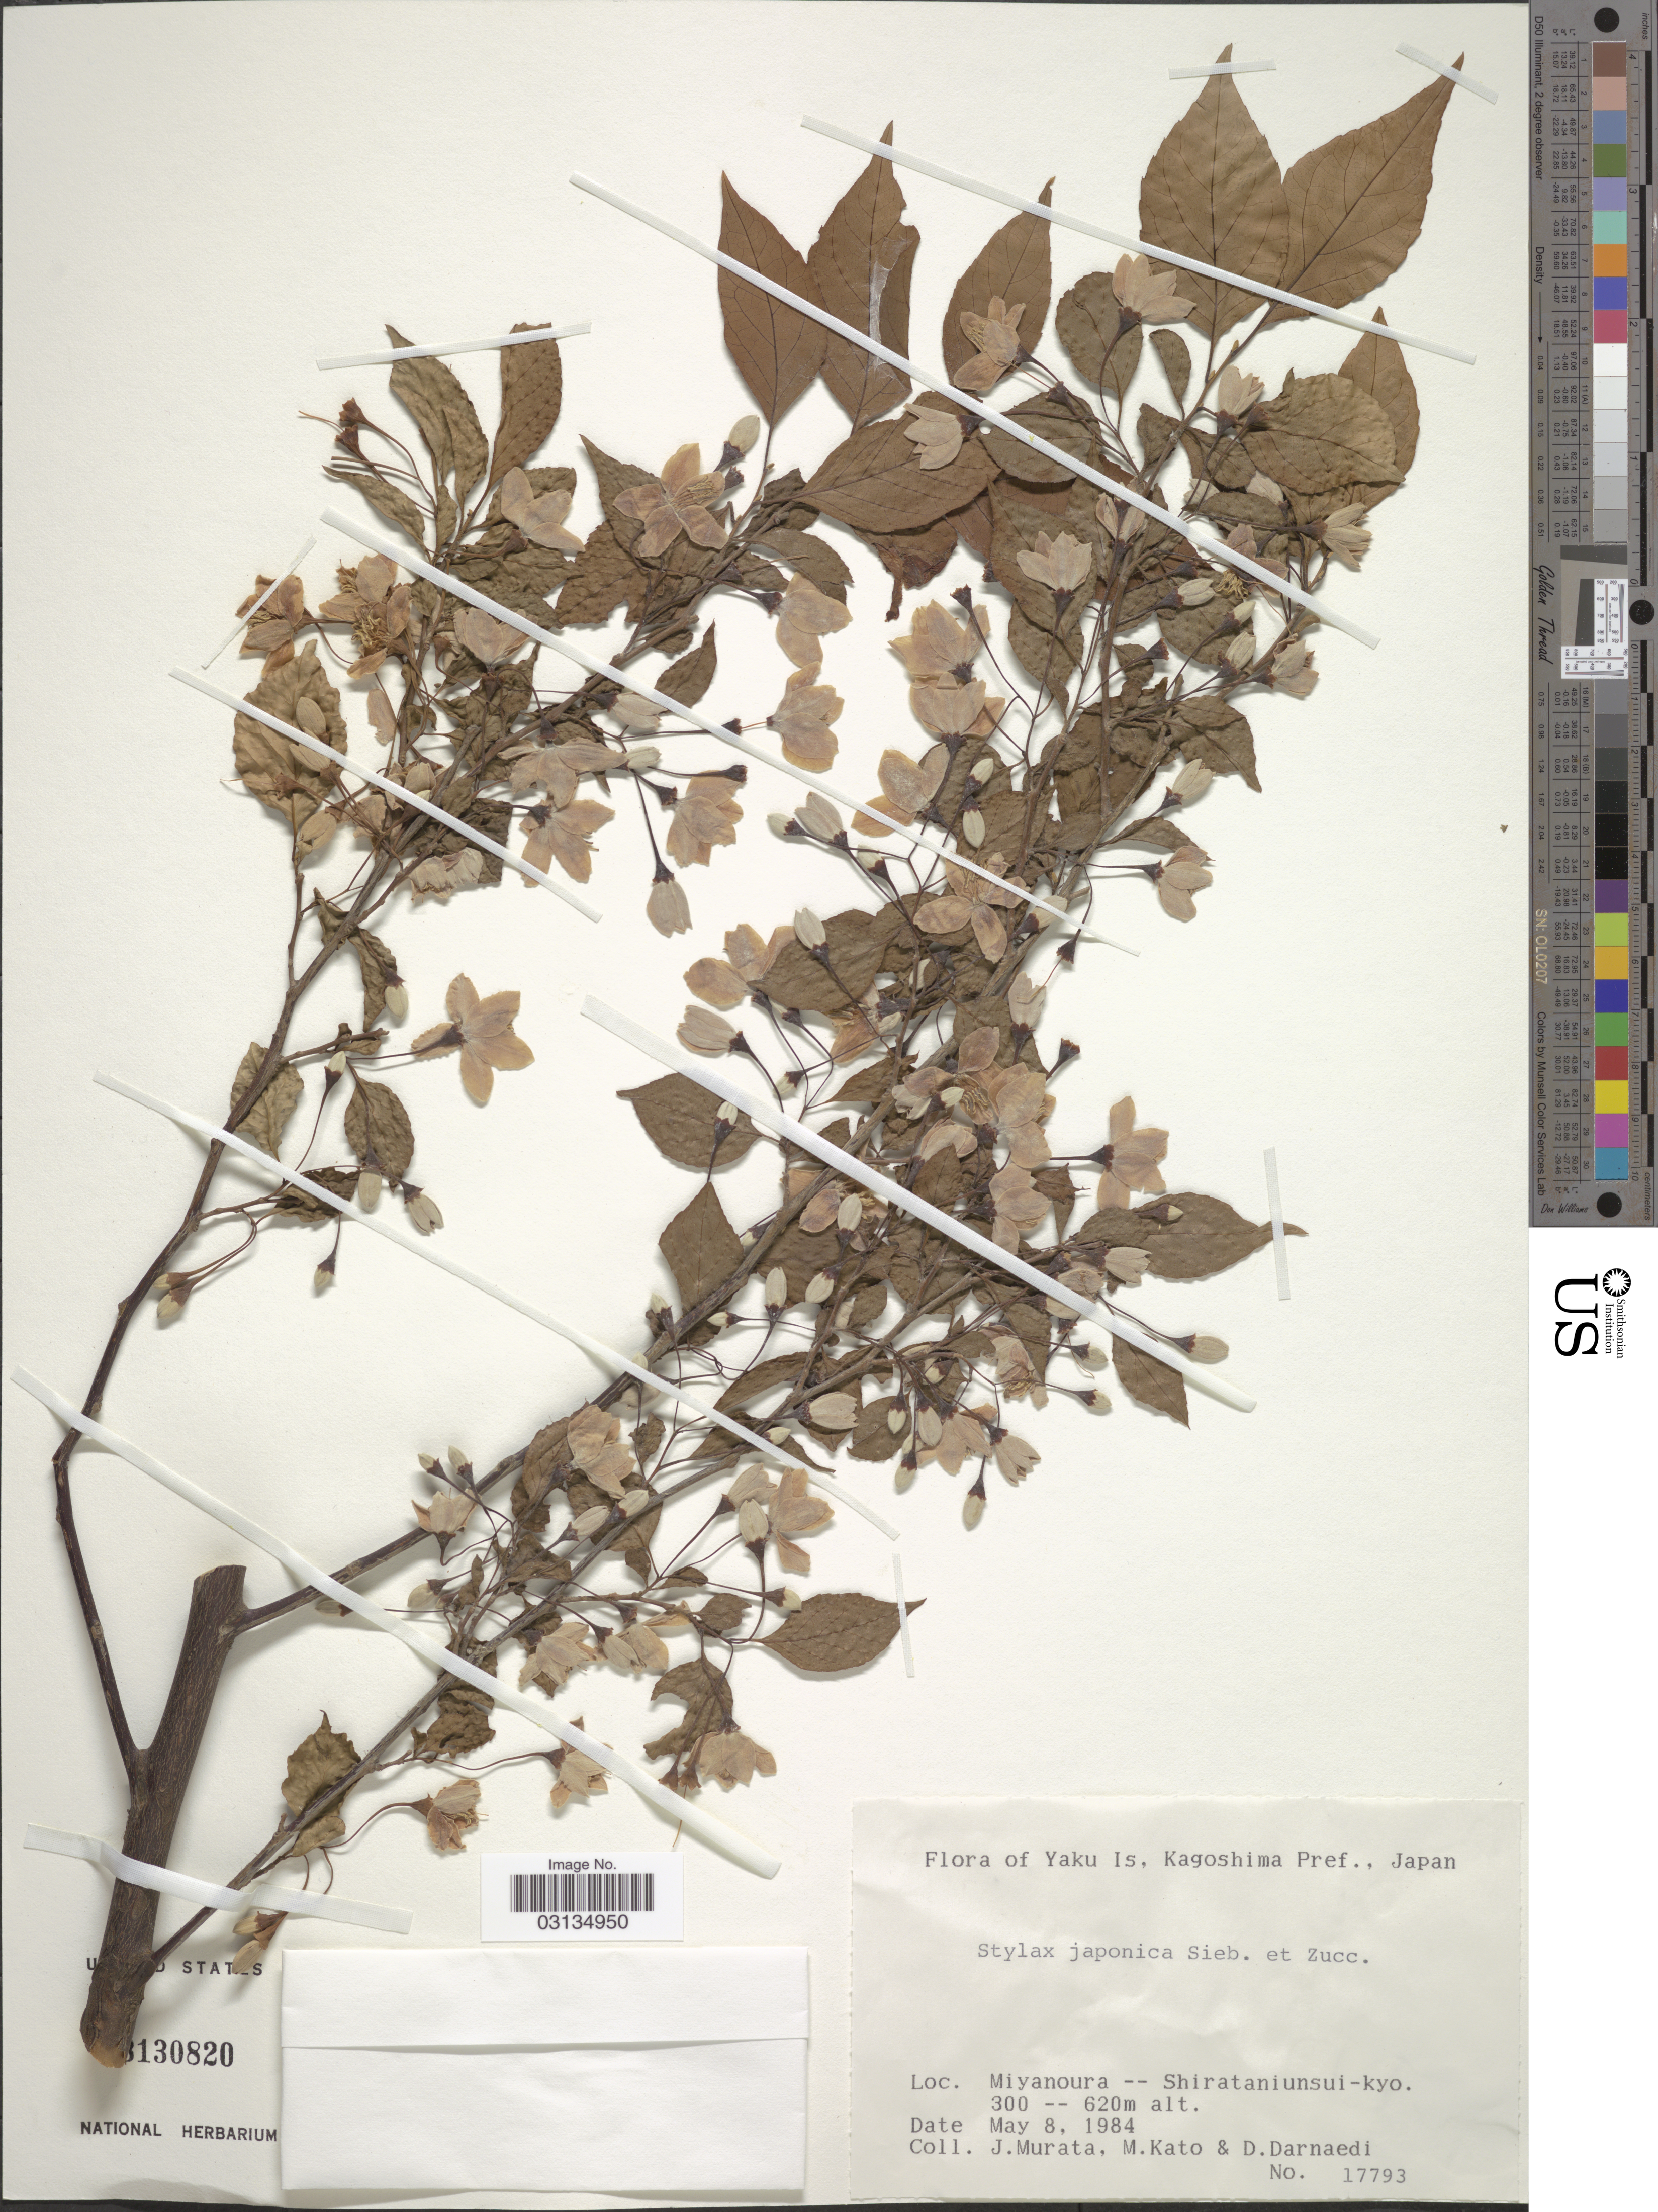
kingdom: Plantae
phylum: Tracheophyta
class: Magnoliopsida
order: Ericales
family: Styracaceae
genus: Styrax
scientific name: Styrax japonicus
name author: Siebold & Zucc.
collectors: J. Murata, M. Kato & D. Darnaedi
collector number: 17793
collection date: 1984-05-08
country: Japan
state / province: Kagosima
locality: Yaku Is, Kagoshima Pref. Miyanoura -- Shirataniunsui-kyo.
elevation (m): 300